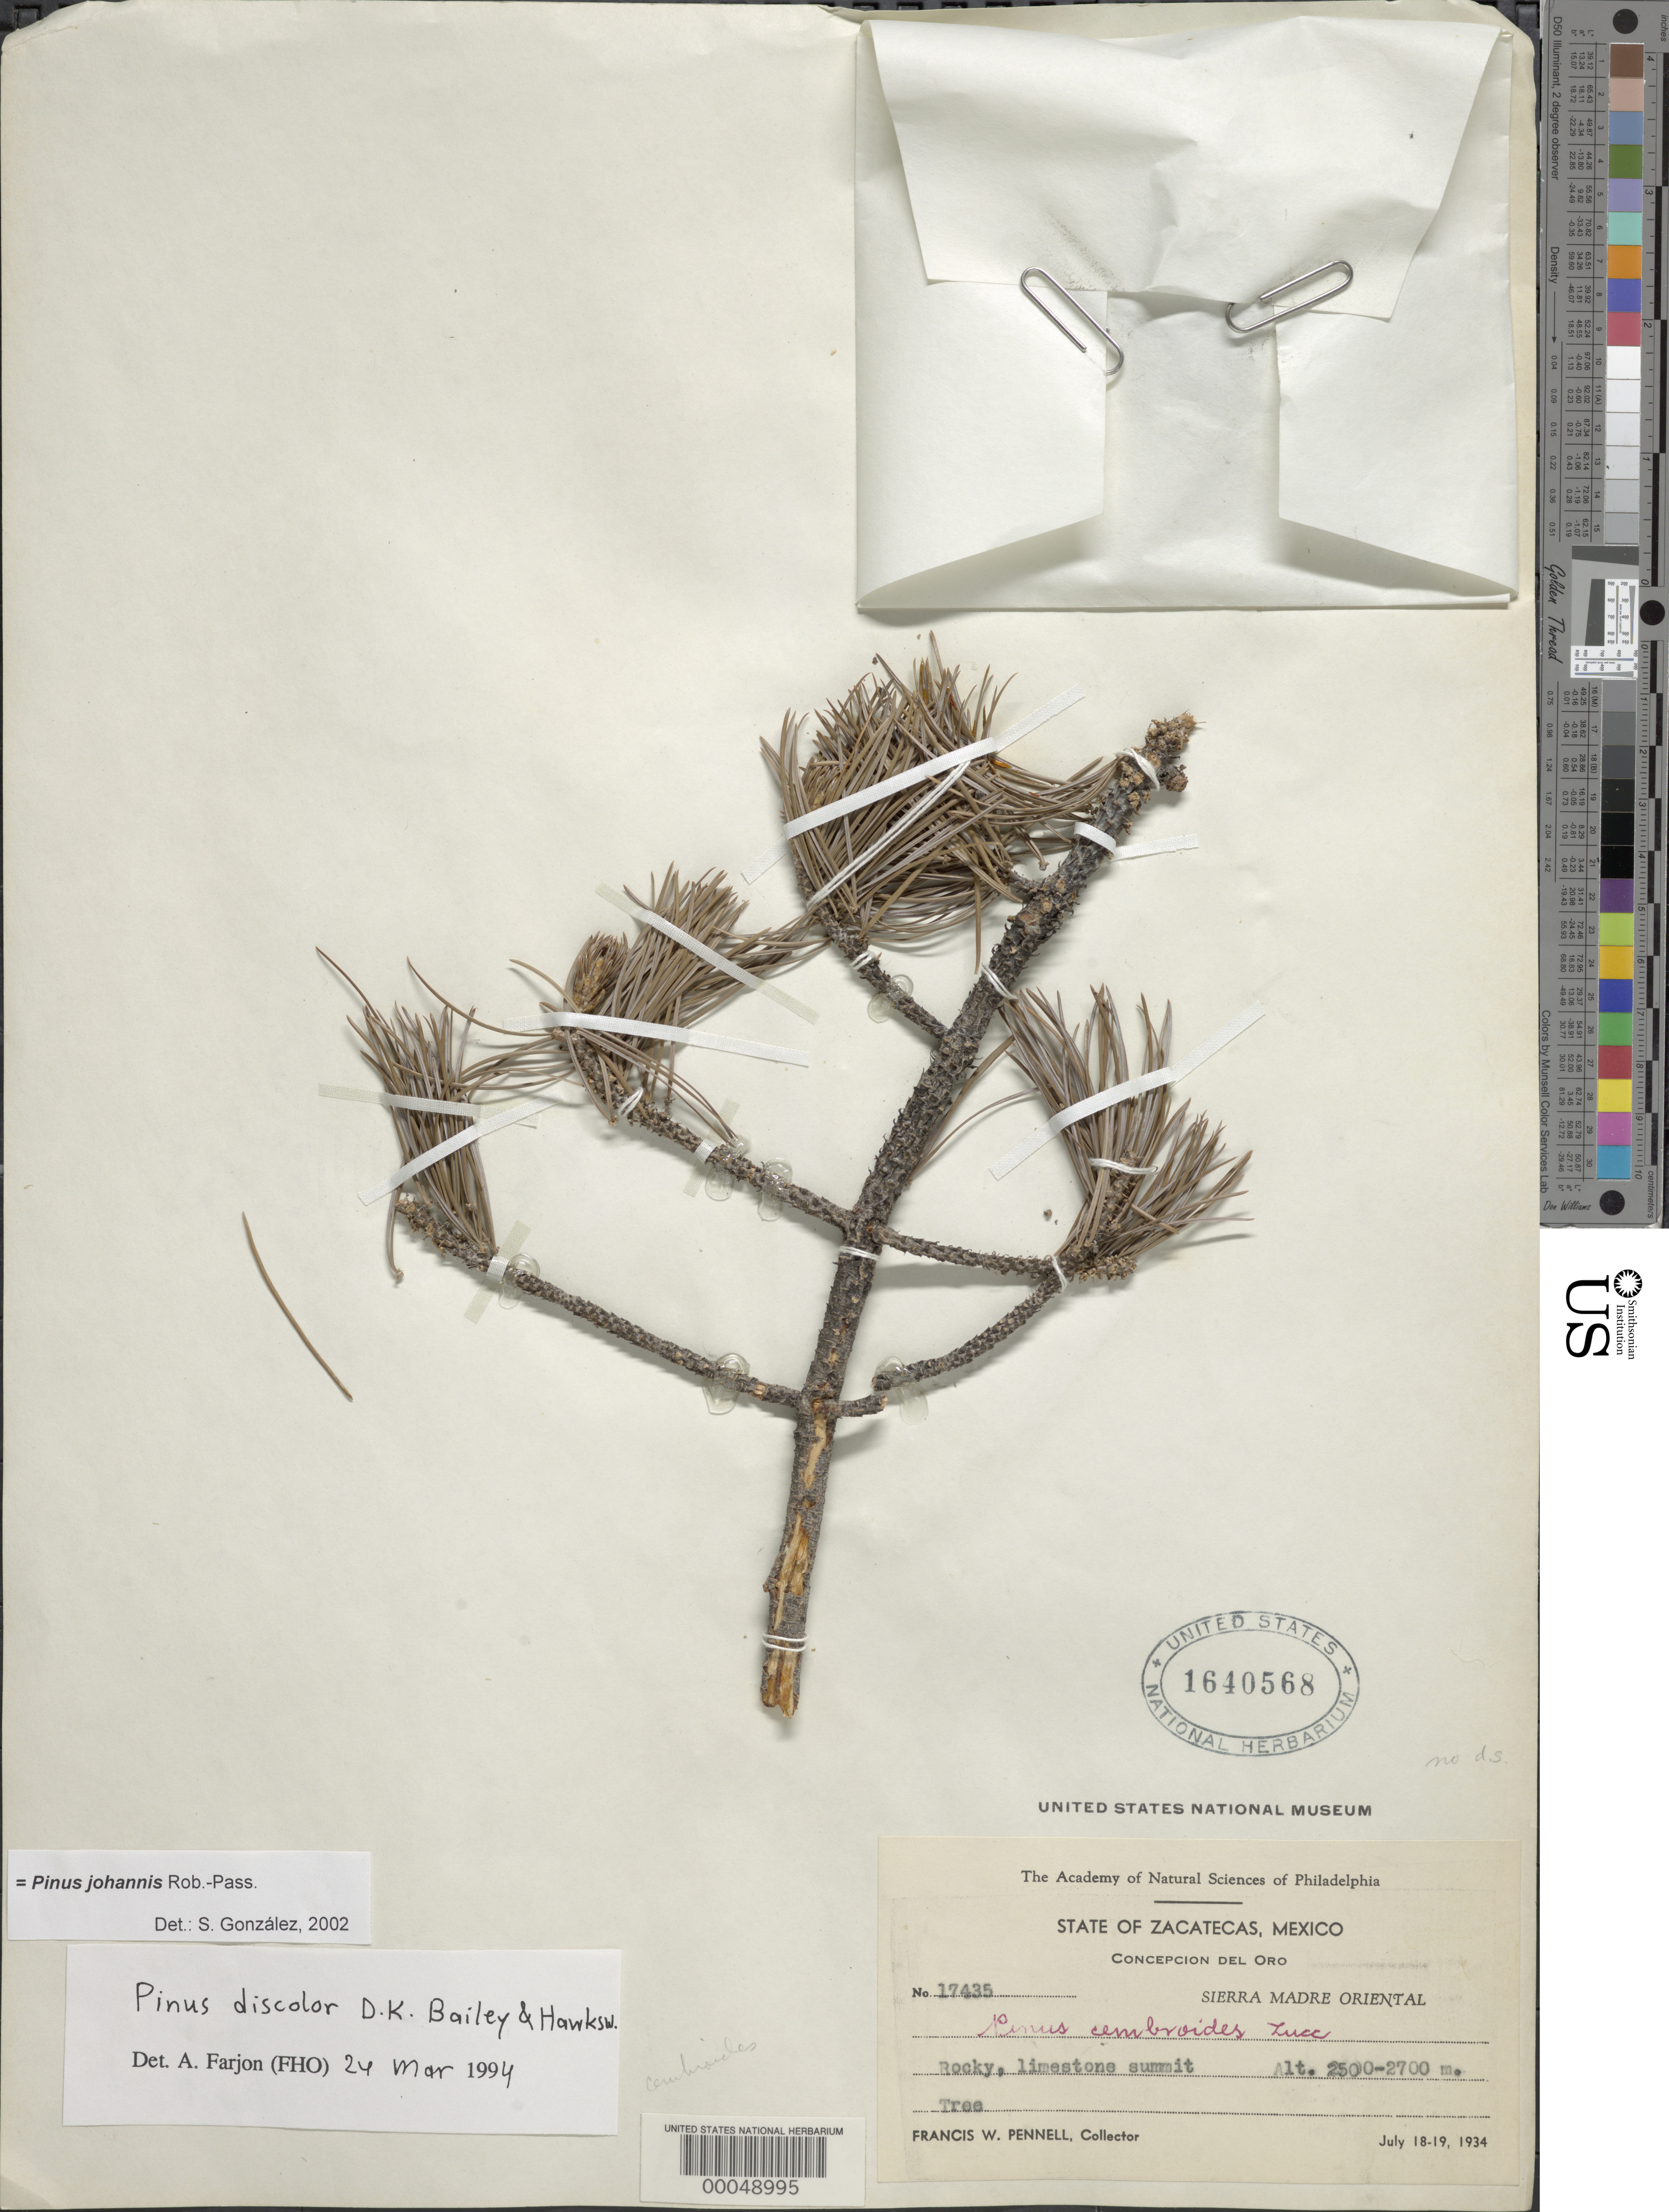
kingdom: Plantae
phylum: Tracheophyta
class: Pinopsida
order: Pinales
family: Pinaceae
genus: Pinus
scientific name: Pinus johannis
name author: M.-F. Robert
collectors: F. W. Pennell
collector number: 17435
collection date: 1934-07-18/1934-07-19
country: Mexico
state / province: Zacatecas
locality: Rocky, limestone summit; Concepcion del Oro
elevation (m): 2500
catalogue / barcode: US 1640568